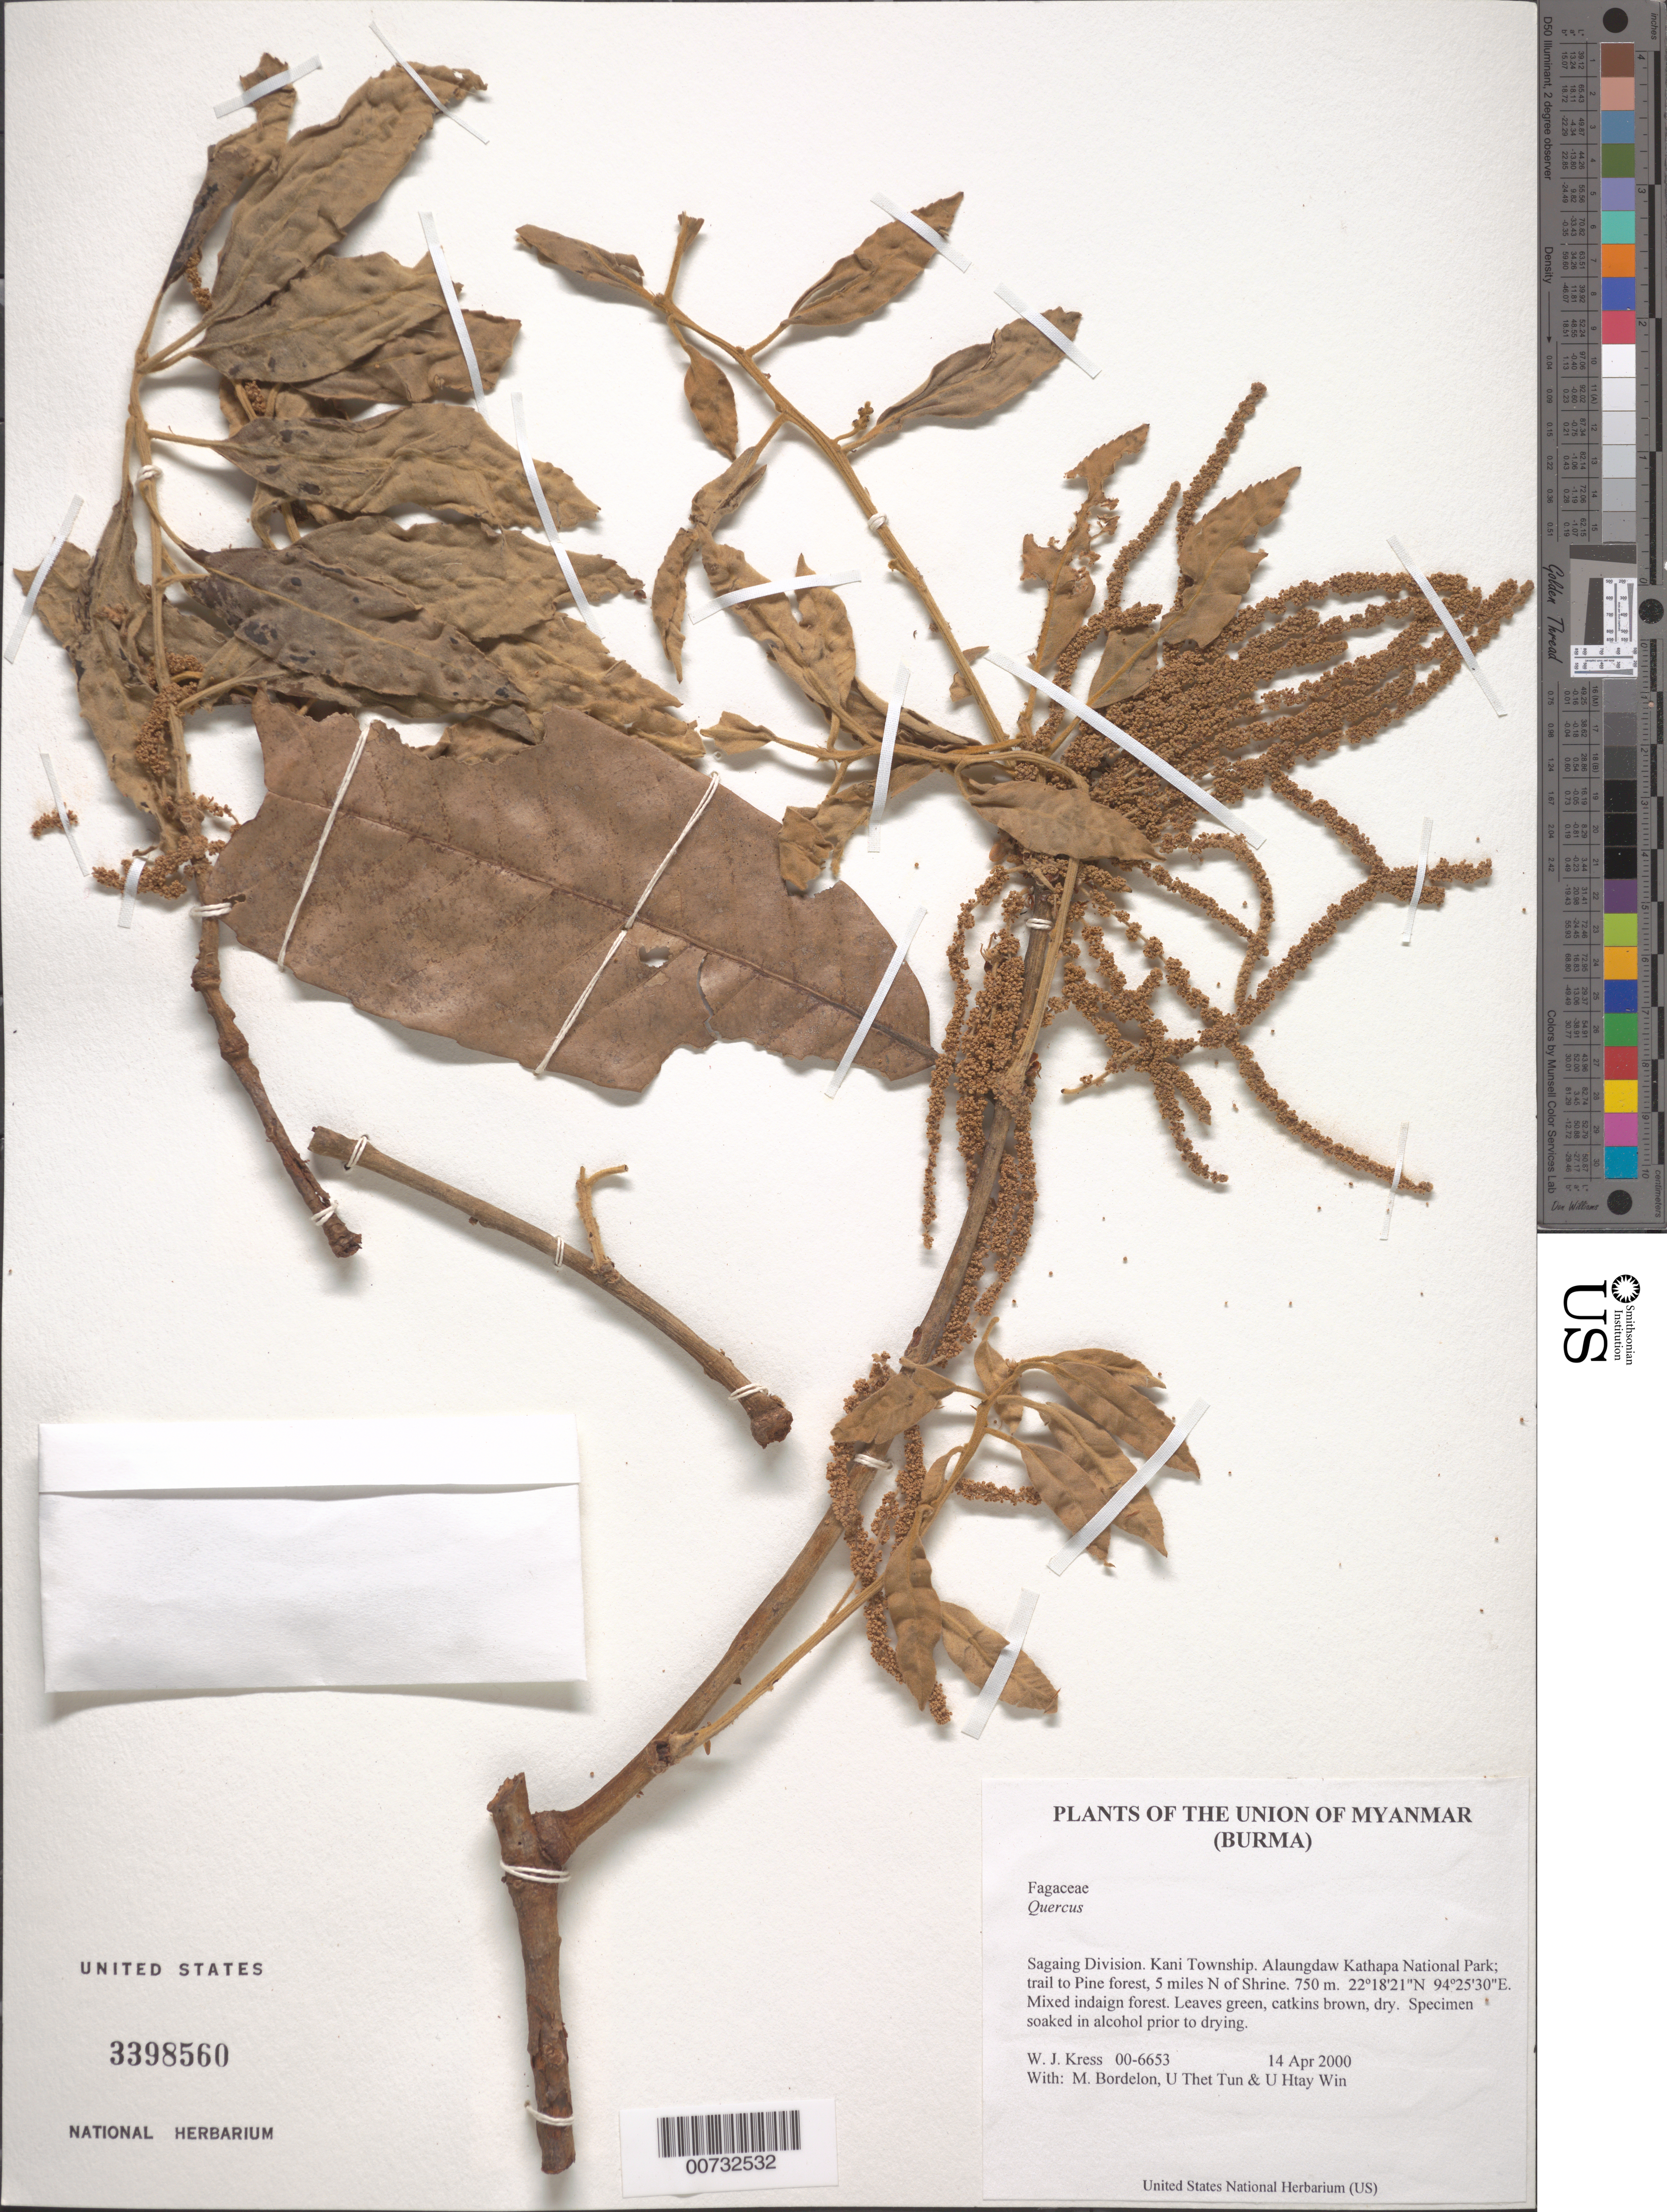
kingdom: Plantae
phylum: Tracheophyta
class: Magnoliopsida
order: Fagales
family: Fagaceae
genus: Quercus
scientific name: Quercus sp.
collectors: W. J. Kress, M. Bordelon, Thet Htun & U Htay Win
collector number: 00-6653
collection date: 2000-04-14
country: Myanmar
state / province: Sagaing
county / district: Kani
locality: Alaungdaw Kathapa National Park; trail to Pine forest, 5 miles N of Shrine.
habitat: Mixed indaign forest.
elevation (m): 750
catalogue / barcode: US 3398560